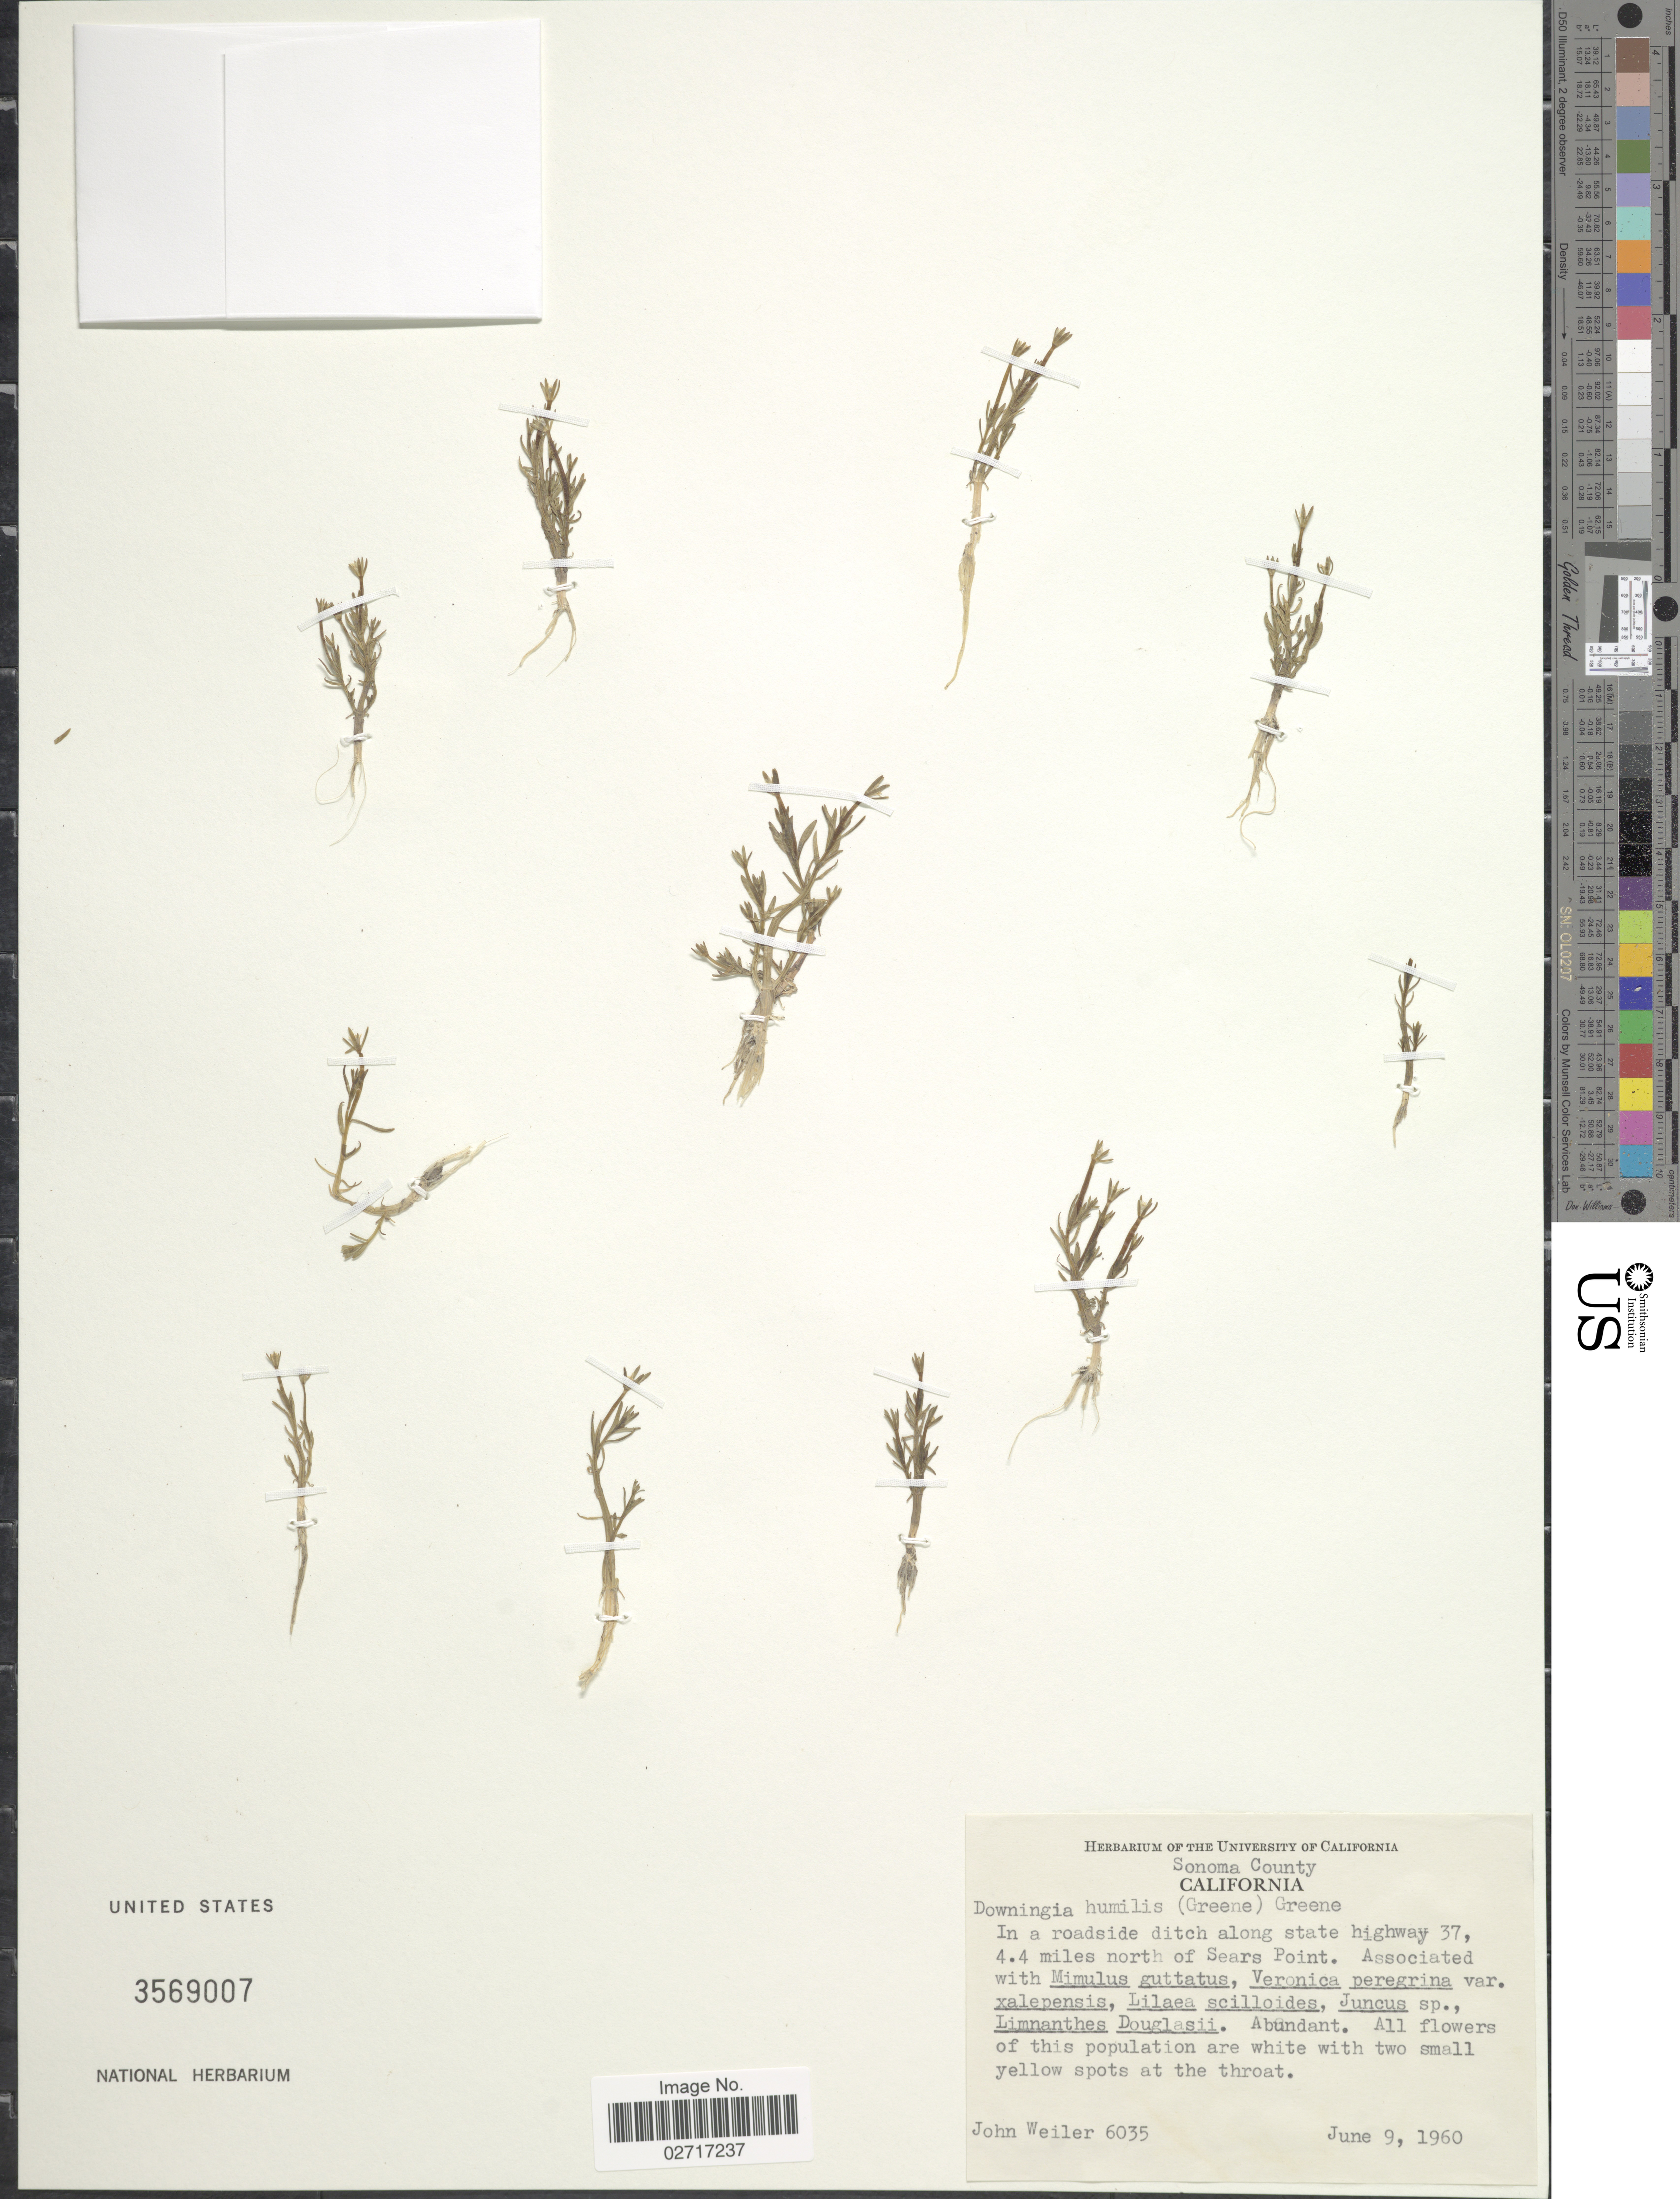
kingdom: Plantae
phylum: Tracheophyta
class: Magnoliopsida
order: Asterales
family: Campanulaceae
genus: Downingia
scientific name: Downingia humilis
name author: (S.W. Greene) Rattan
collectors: J. H. Weiler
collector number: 6035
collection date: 1960-06-09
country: United States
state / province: California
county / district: Sonoma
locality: Sonoma County. In a roadside ditch along state highway 37, 4.4 miles north of Sears Point.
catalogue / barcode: US 3569007